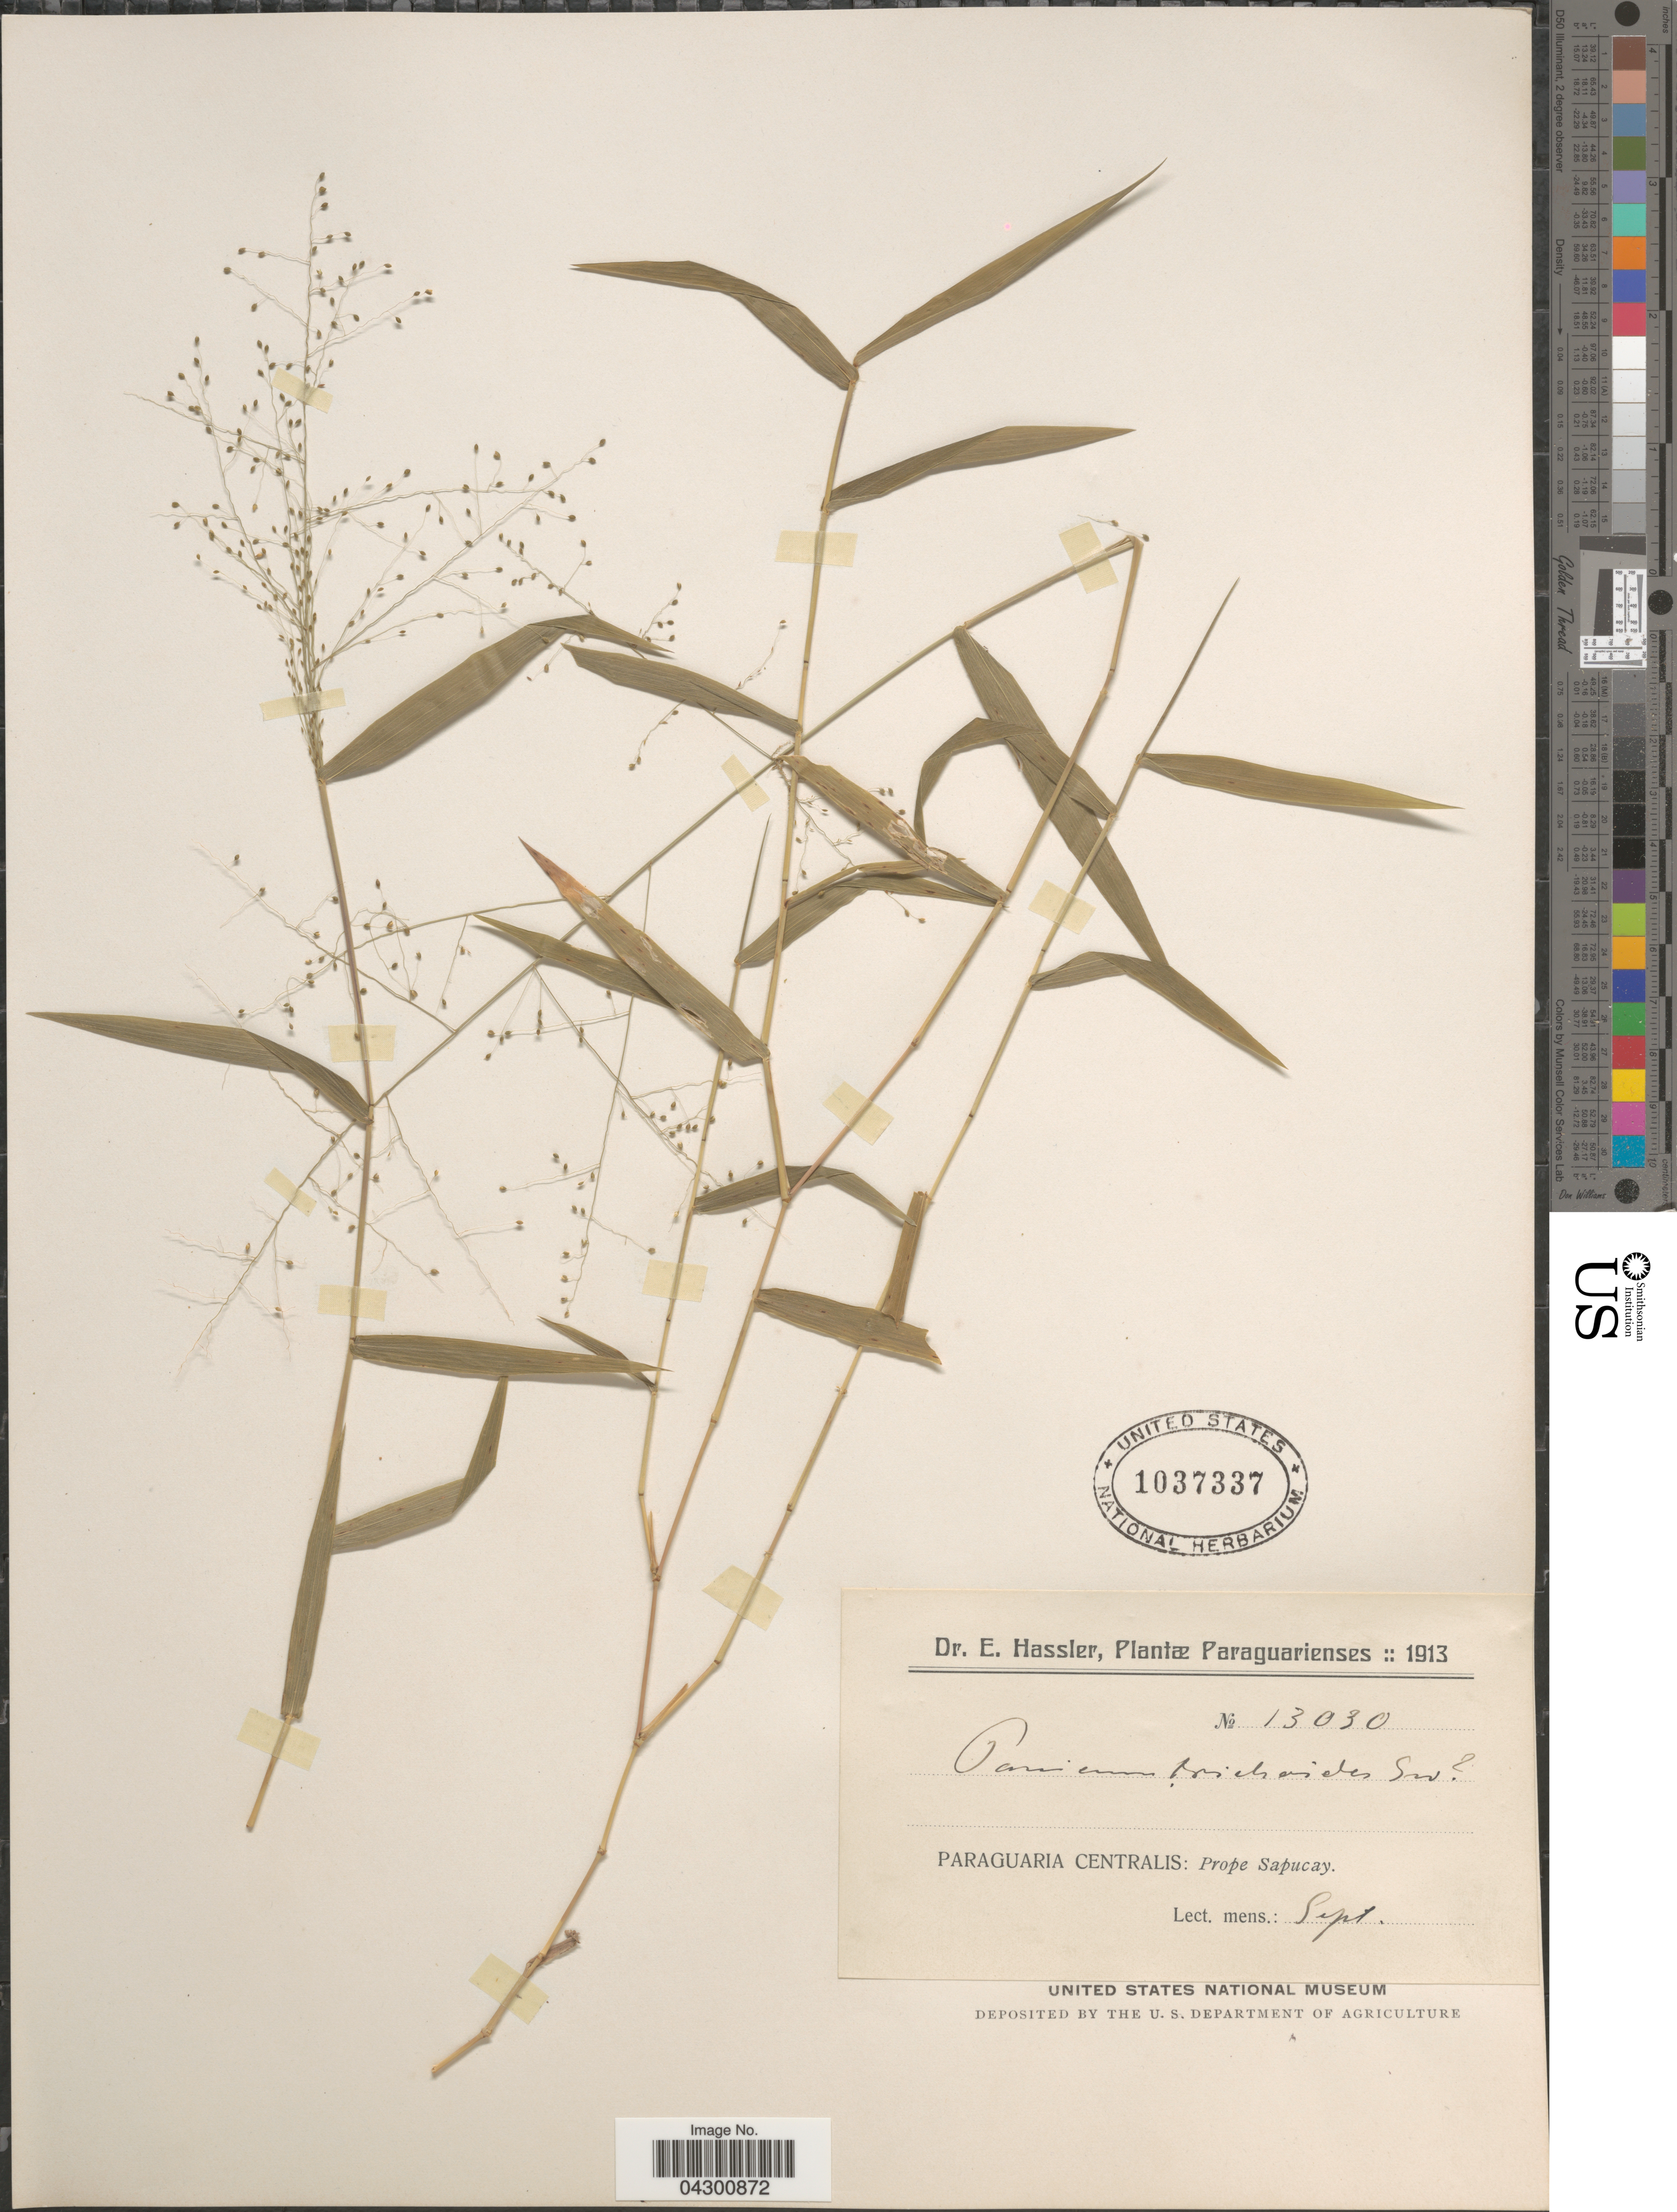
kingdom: Plantae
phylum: Tracheophyta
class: Liliopsida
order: Poales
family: Poaceae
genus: Panicum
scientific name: Panicum trichanthum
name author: Nees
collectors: E. Hassler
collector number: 13030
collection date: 1913-09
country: Paraguay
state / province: Paraguari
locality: Paraguaria Centralis: Prope Sapucay.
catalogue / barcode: US 1037337